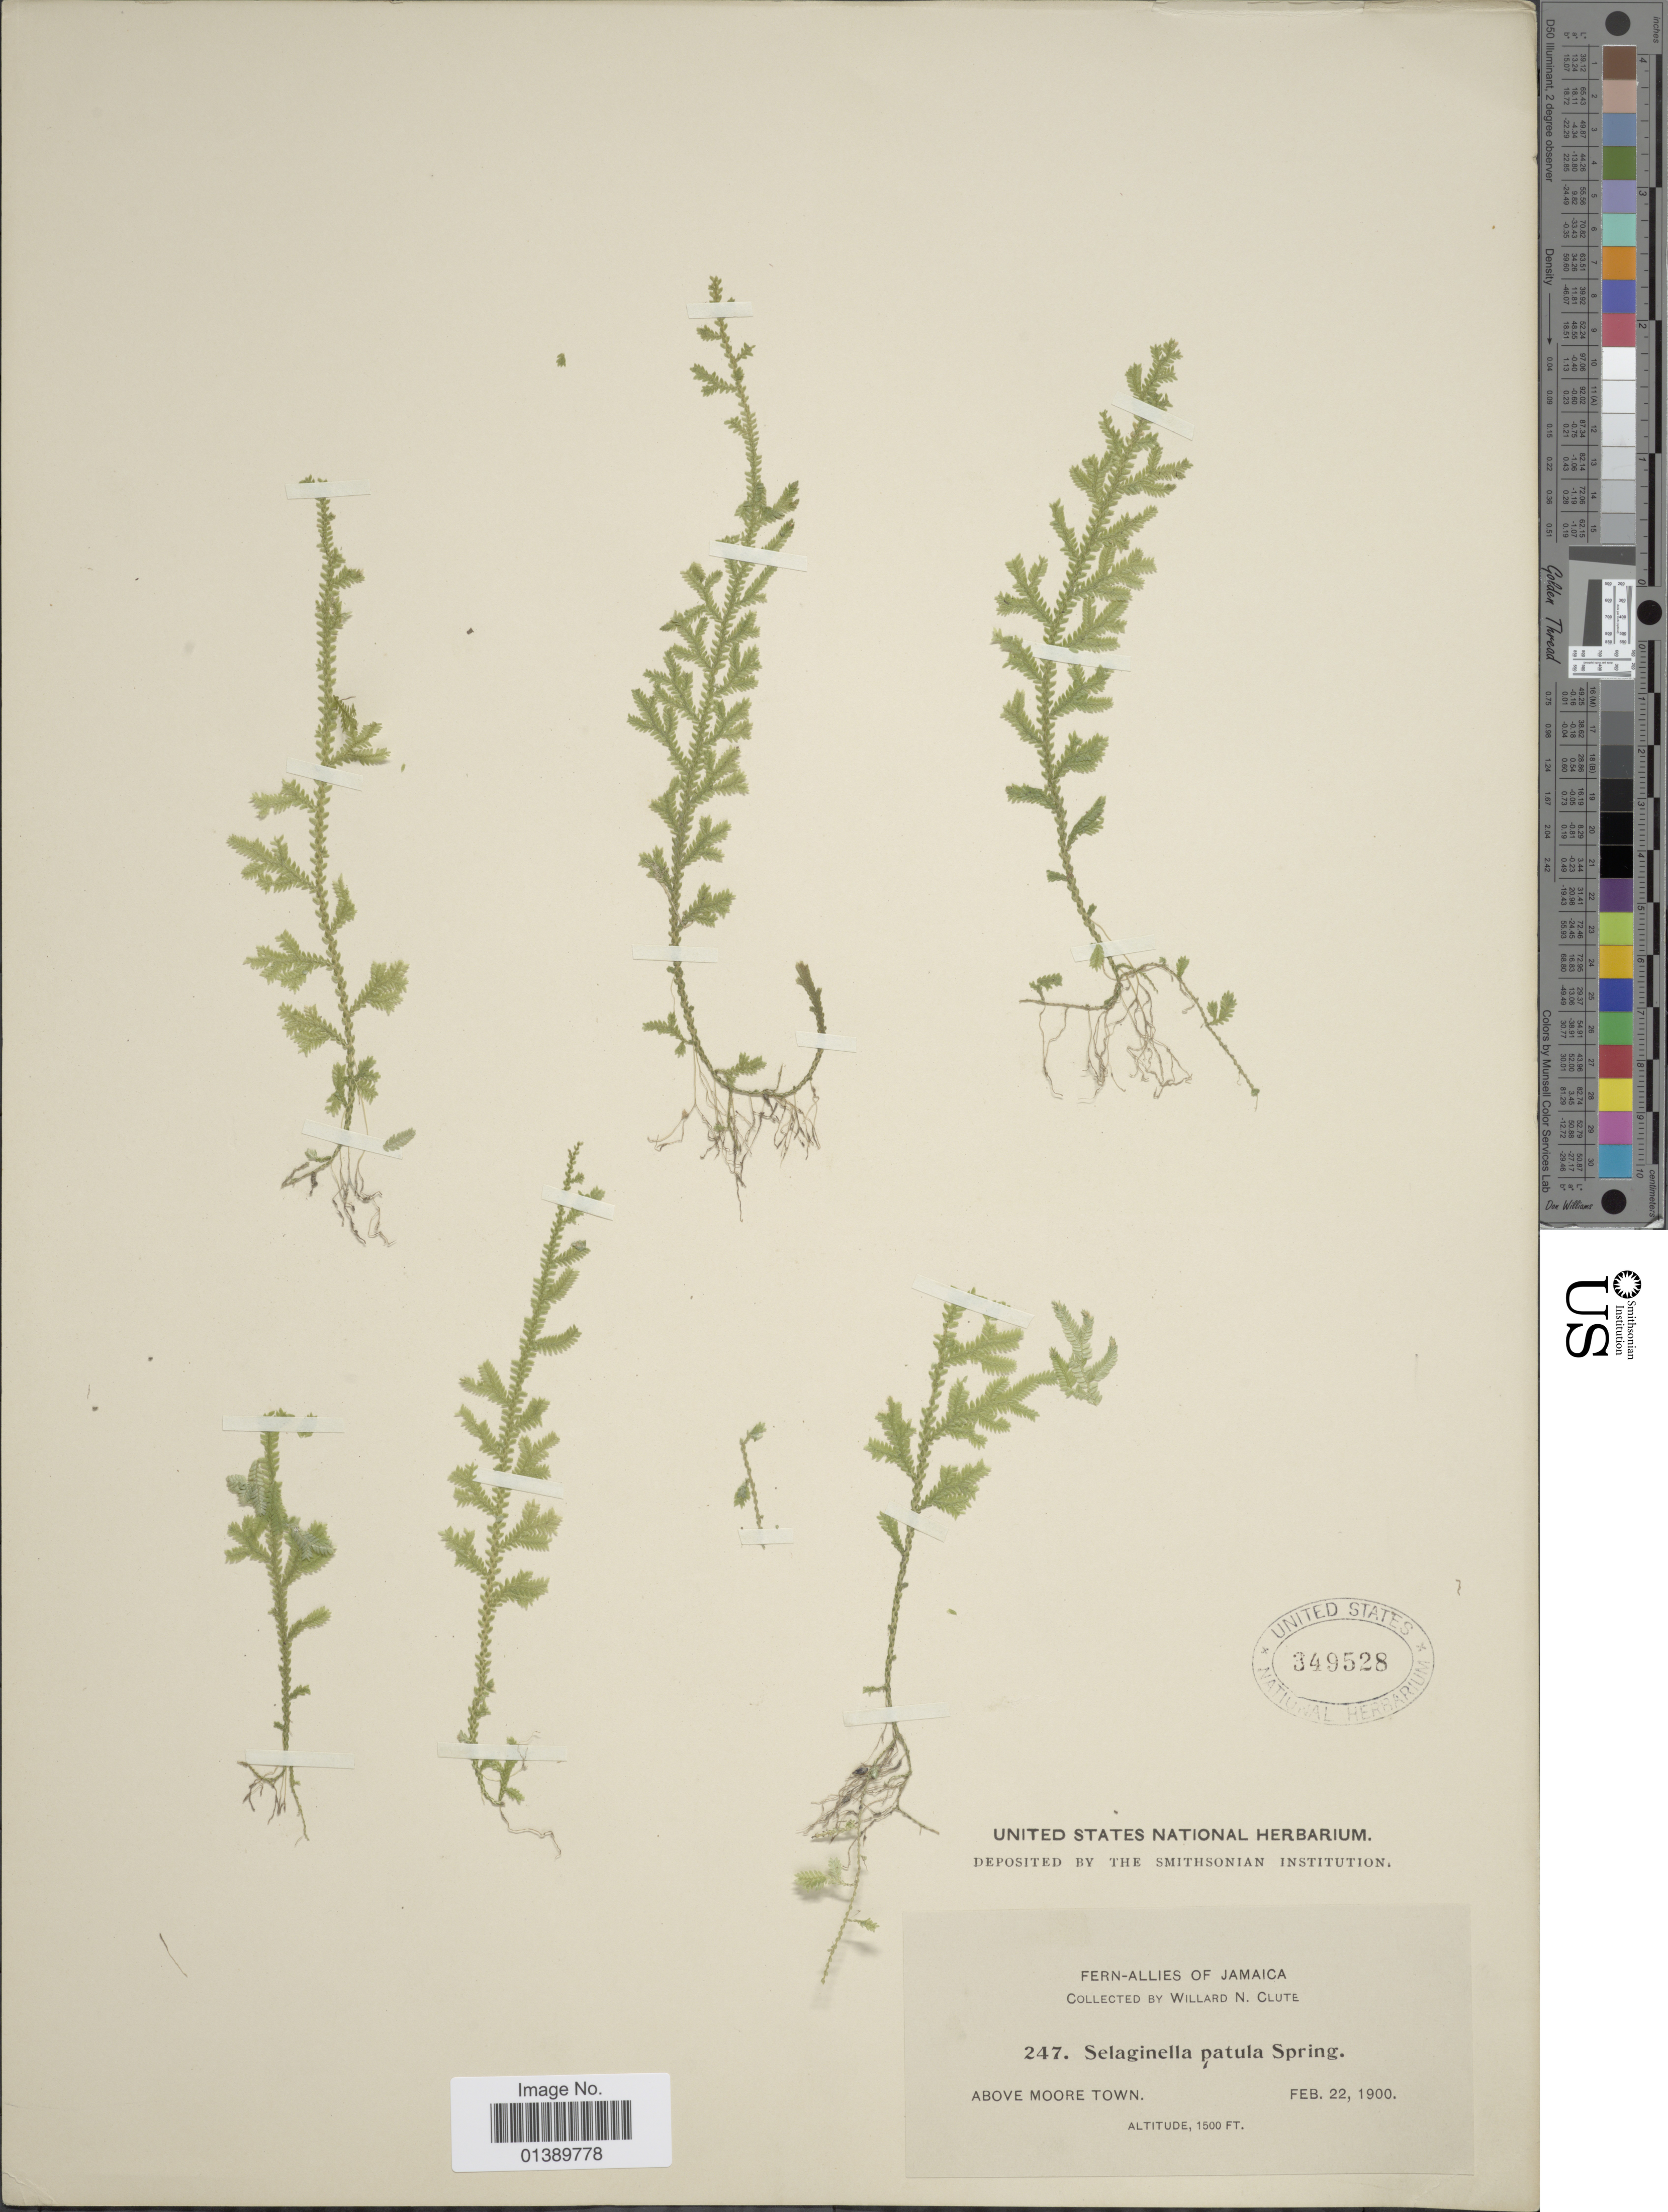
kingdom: Plantae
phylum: Tracheophyta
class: Lycopodiopsida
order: Selaginellales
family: Selaginellaceae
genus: Selaginella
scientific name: Selaginella heterodonta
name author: (Desv.) Hieron.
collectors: W. N. Clute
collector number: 247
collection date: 1900-02-22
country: Jamaica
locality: Above Moore Town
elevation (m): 457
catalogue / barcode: US 349528